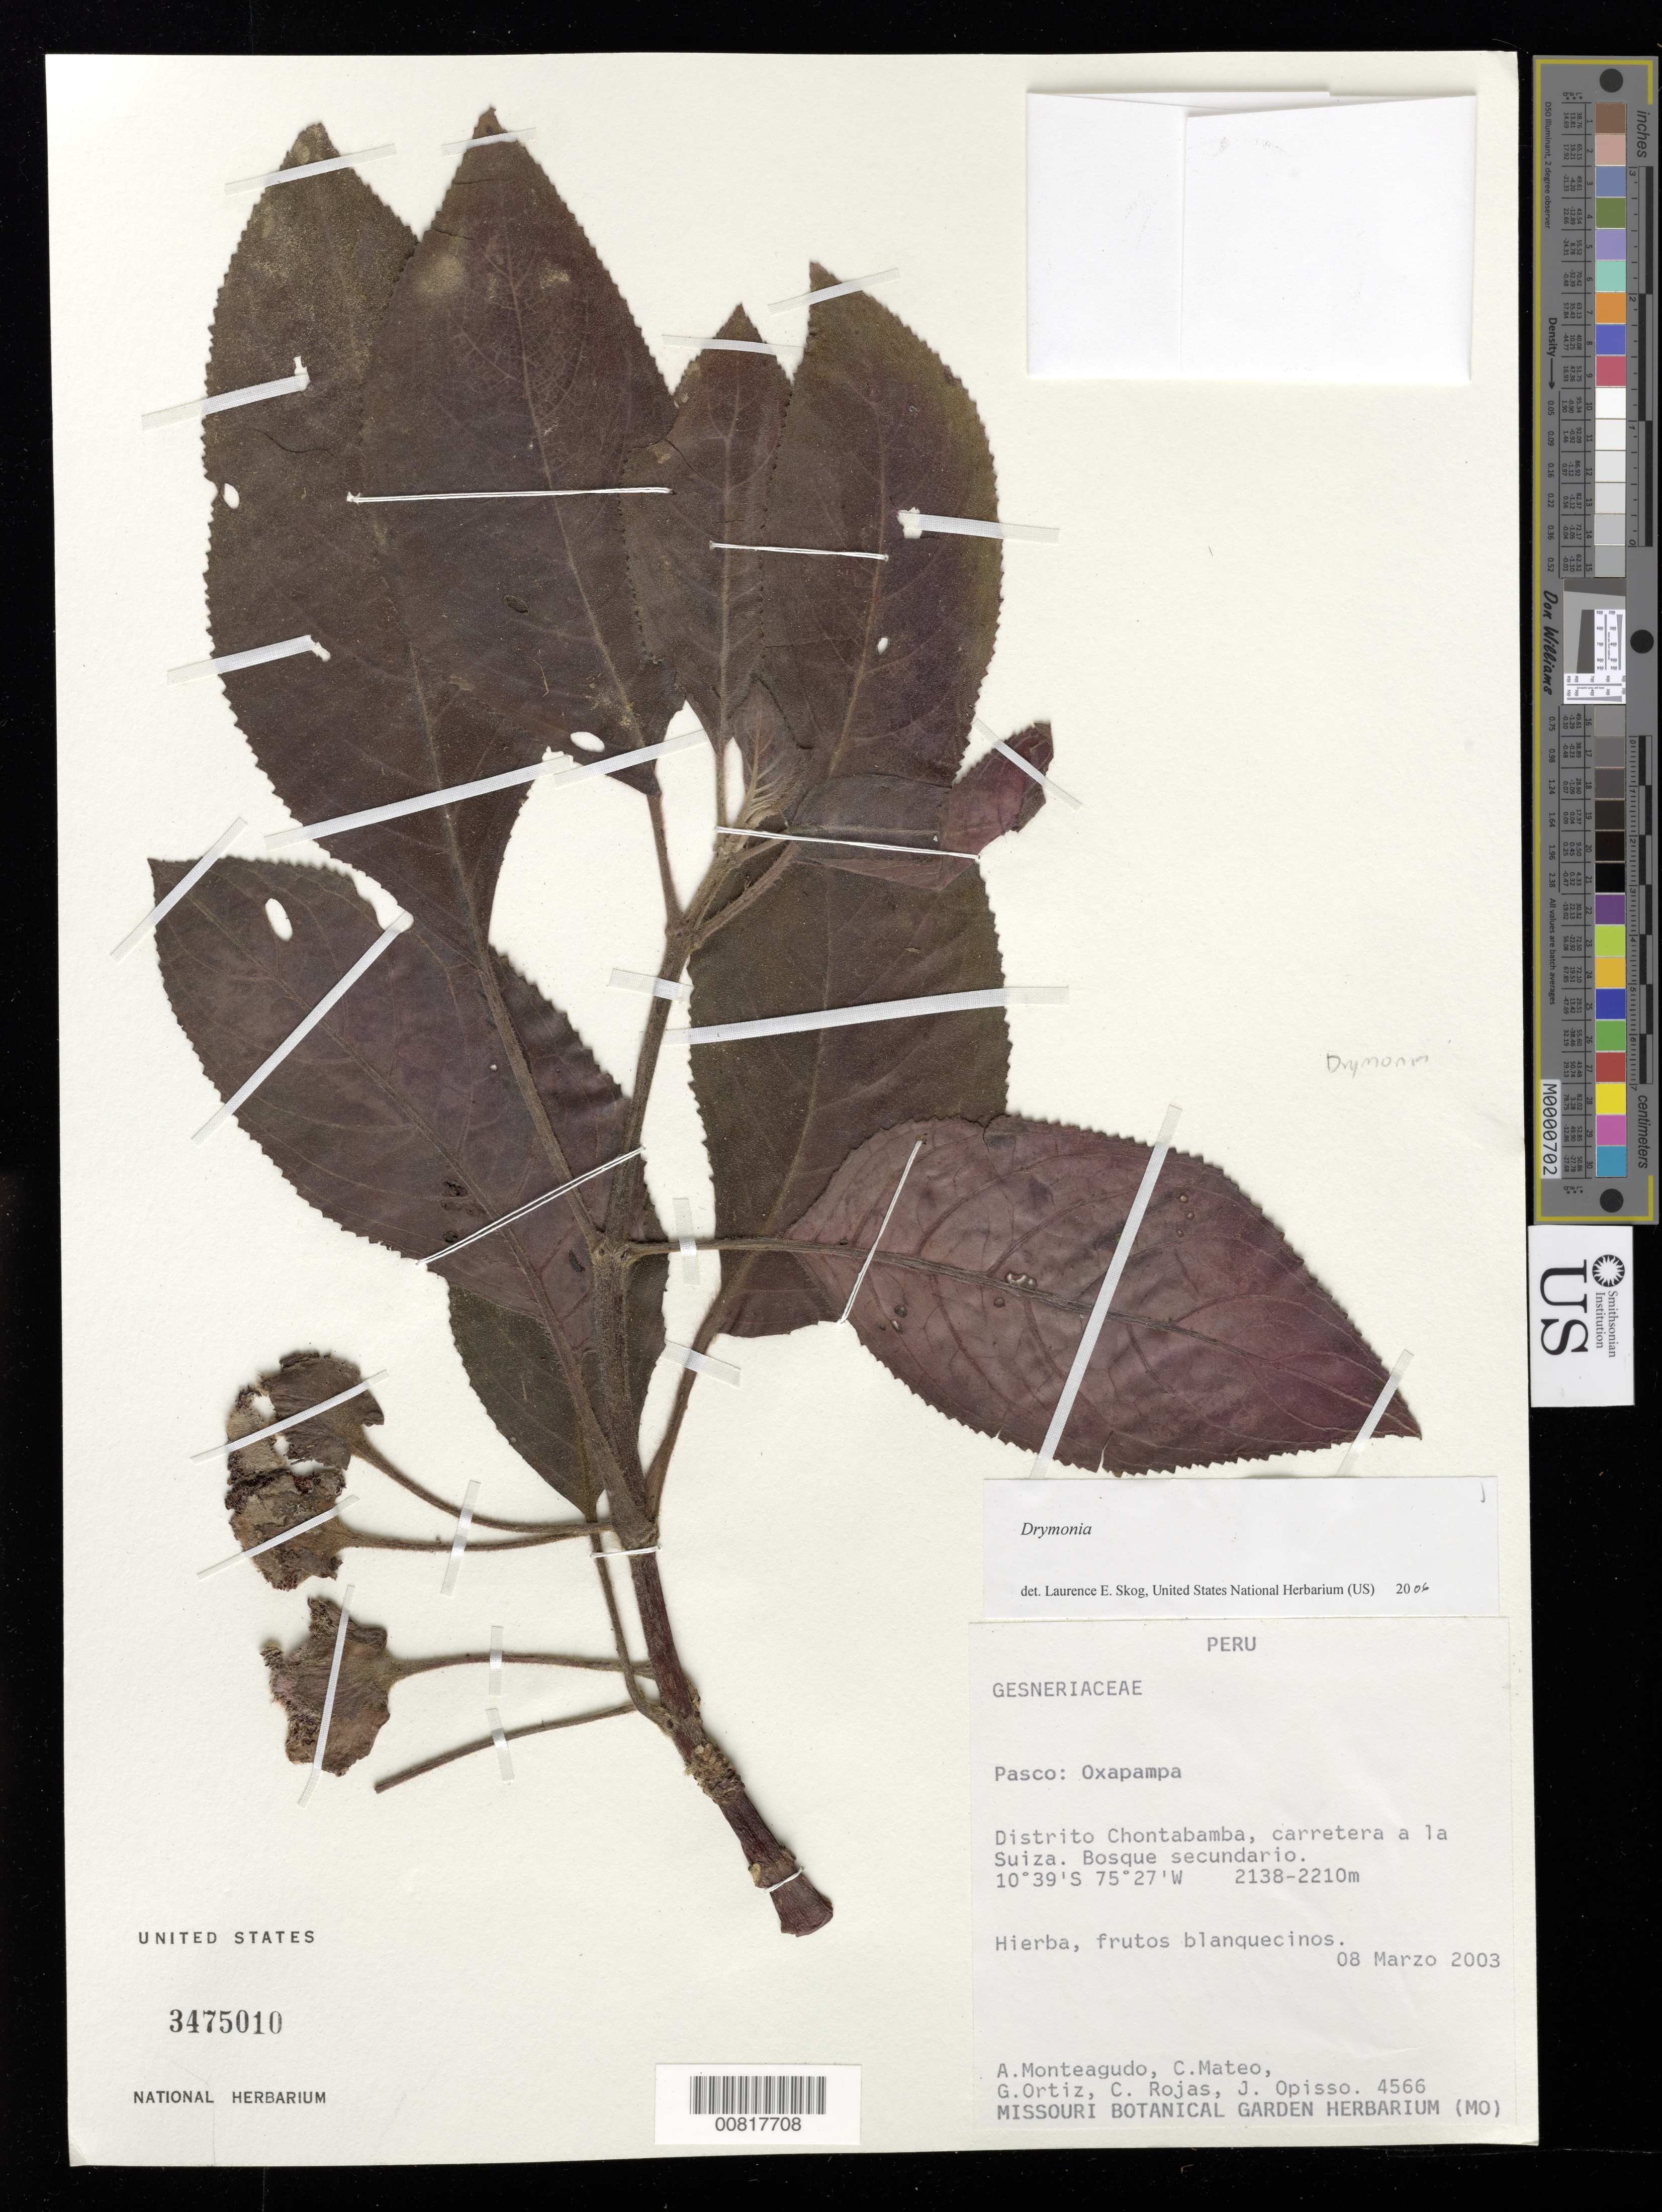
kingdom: Plantae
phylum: Tracheophyta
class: Magnoliopsida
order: Lamiales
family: Gesneriaceae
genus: Drymonia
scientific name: Drymonia sp.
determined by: Skog, Laurence E.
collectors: A. Monteagudo & et al.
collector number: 4566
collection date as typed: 08 Mar 2003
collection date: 2003-03-08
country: Peru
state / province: Pasco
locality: Pasco: Oxapampa. Distrito Chontabamba, carretera a la Suiza.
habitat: Bosque secundario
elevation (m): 2138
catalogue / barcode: US 3475010